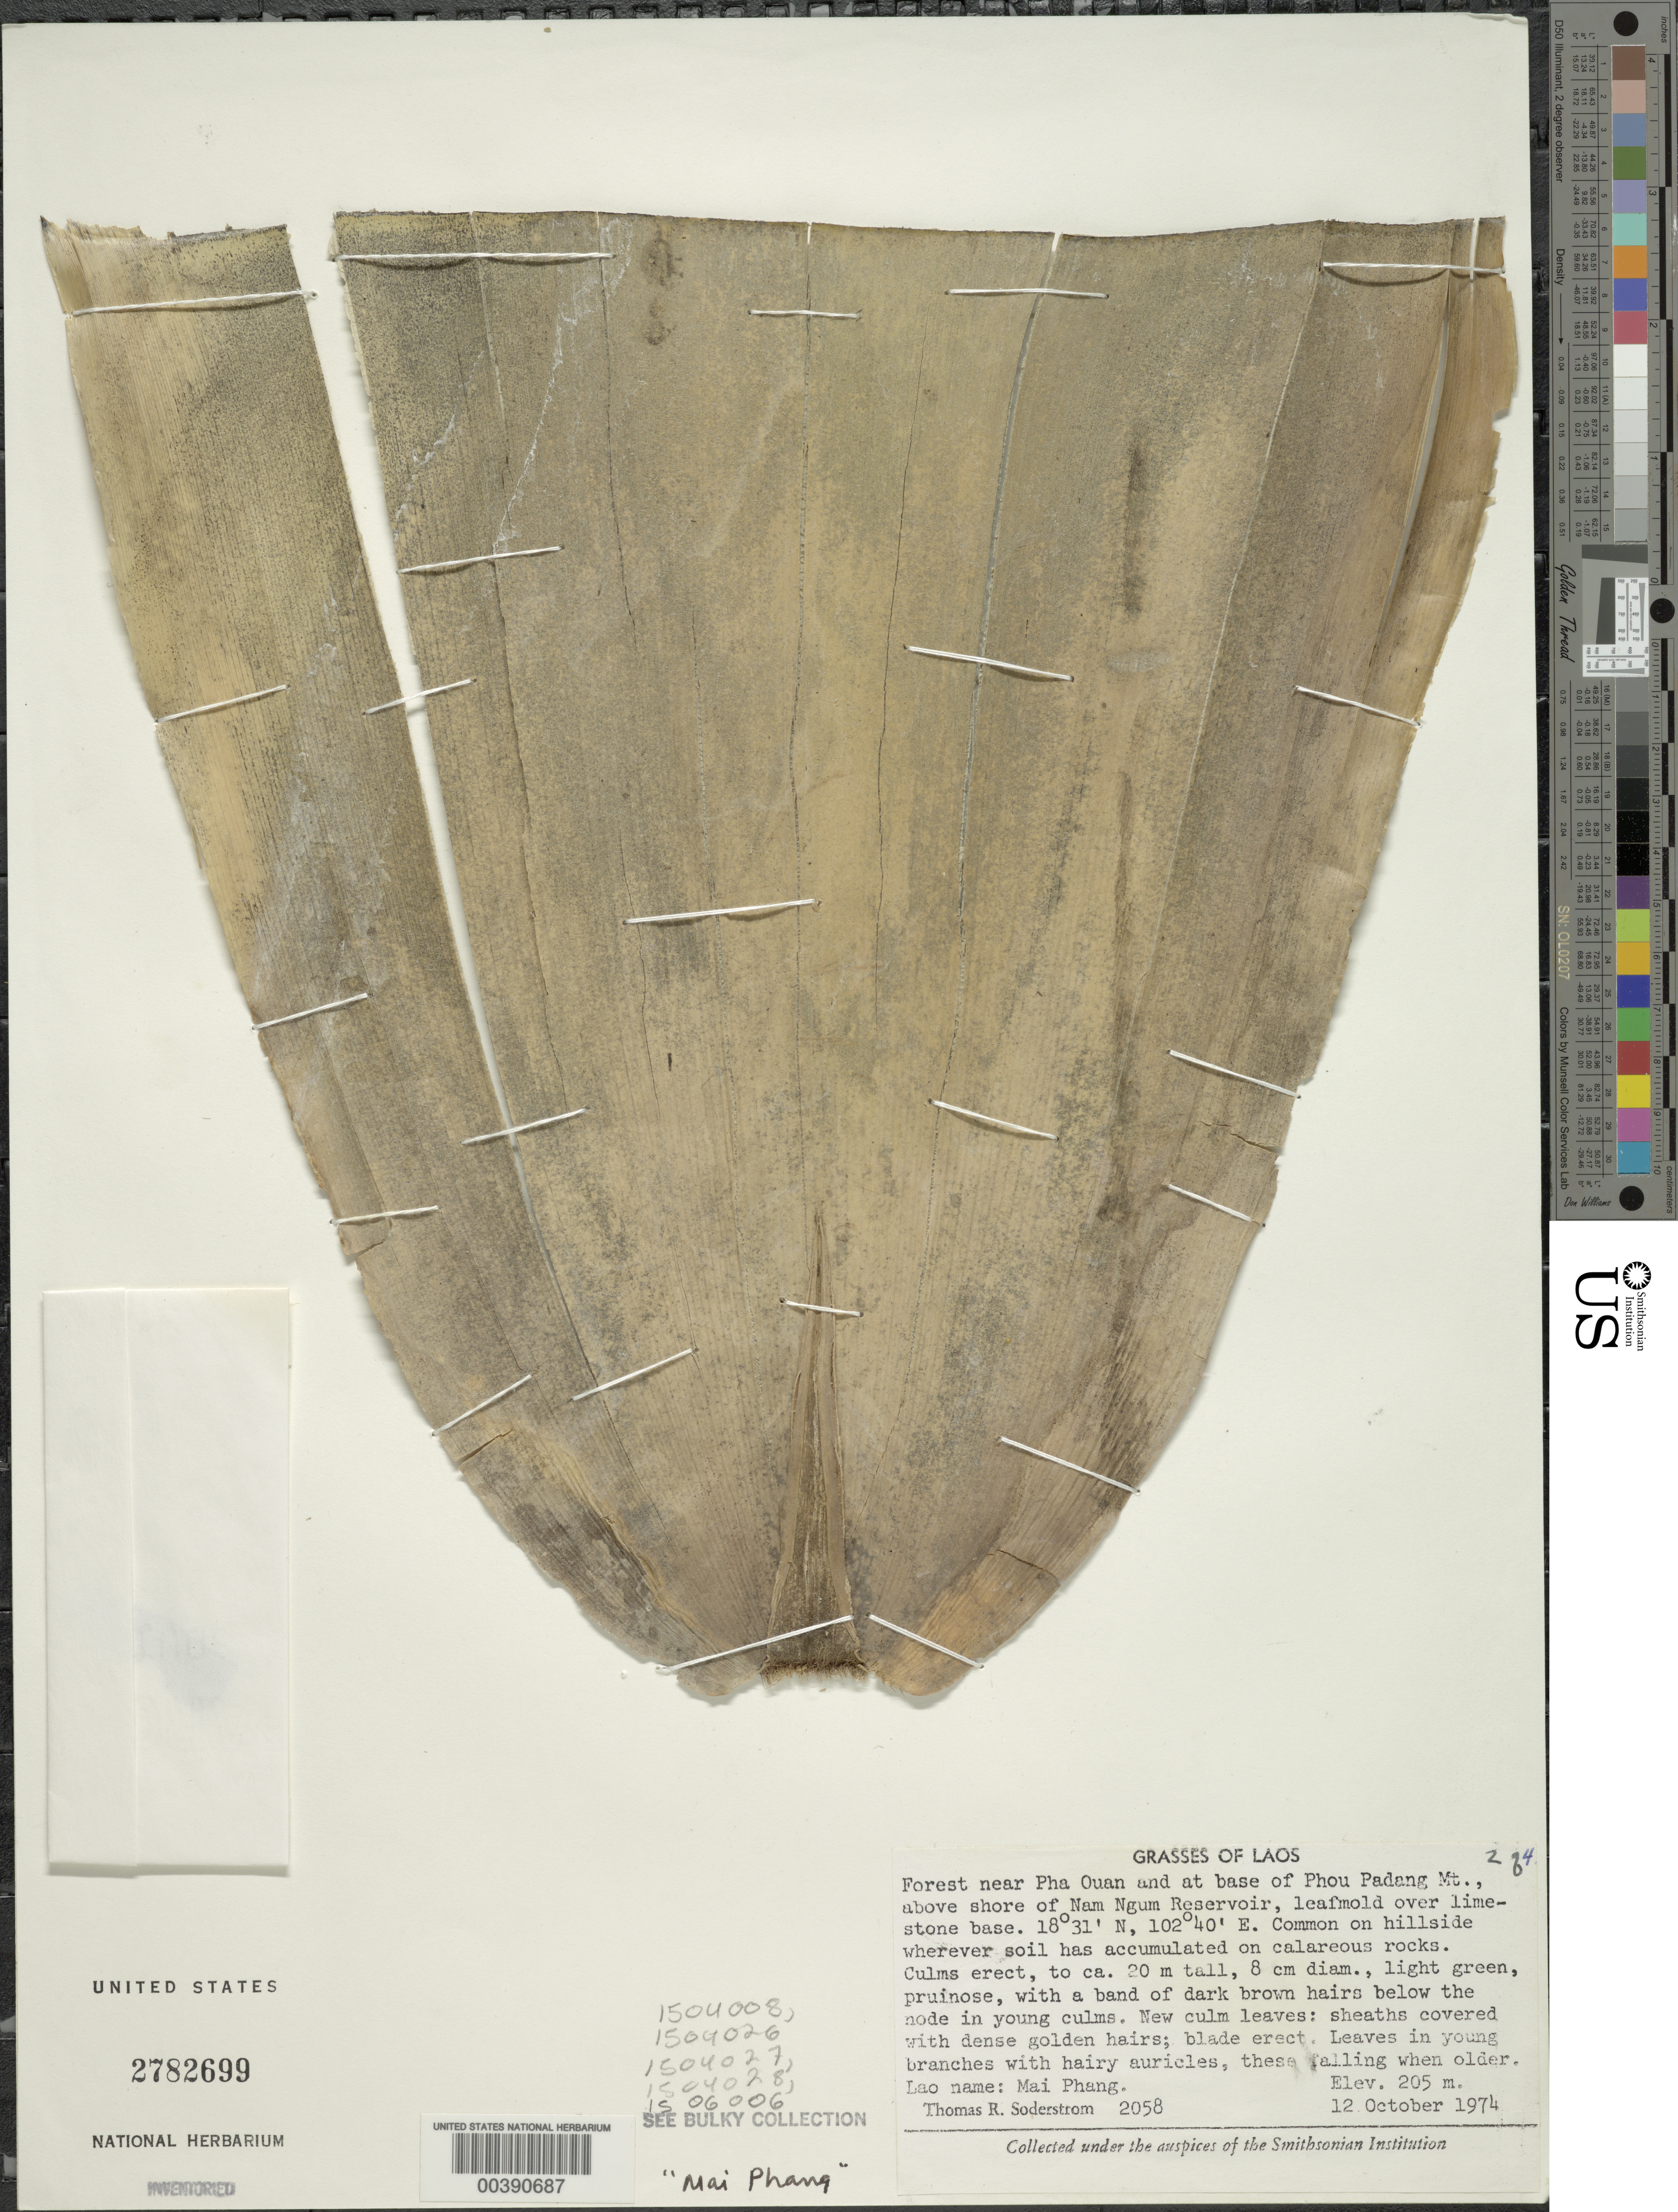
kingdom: Plantae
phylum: Tracheophyta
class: Liliopsida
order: Poales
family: Poaceae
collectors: T. R. Soderstrom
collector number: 2058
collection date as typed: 12 Oct 1974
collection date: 1974-10-12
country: Laos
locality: Pha Ouan, Phou Padang Mt.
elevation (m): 205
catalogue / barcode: US 2782699